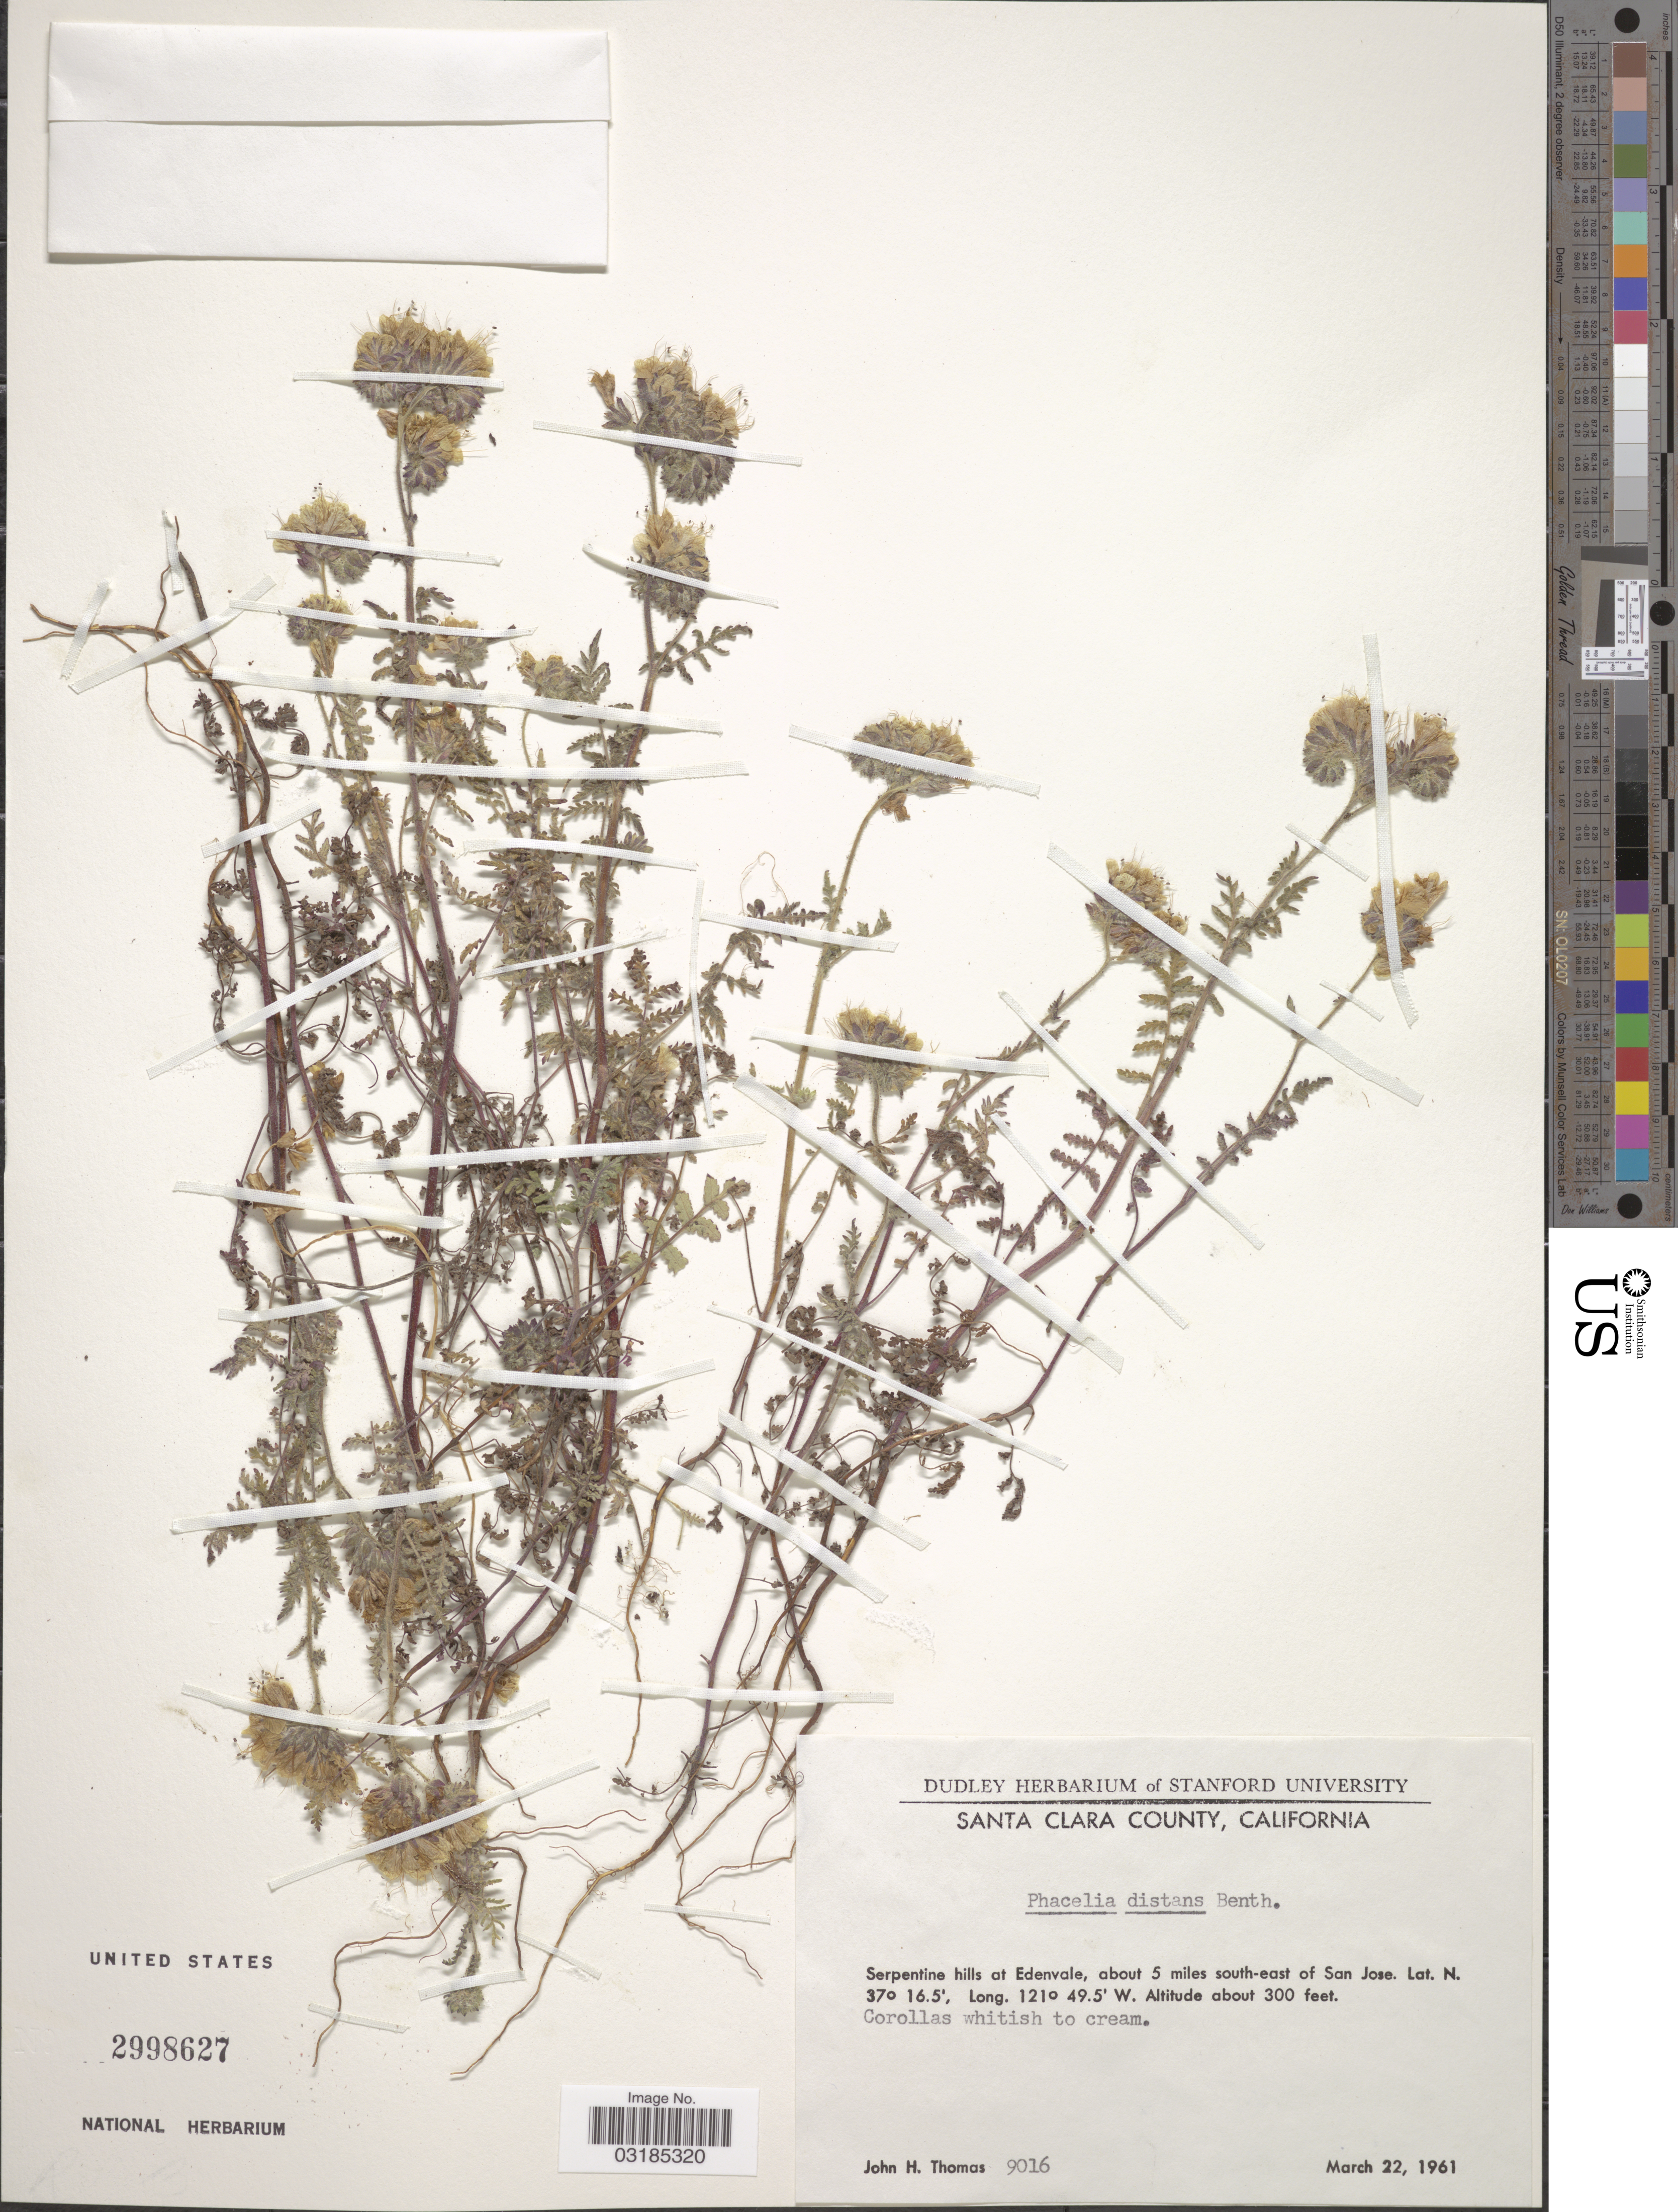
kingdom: Plantae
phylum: Tracheophyta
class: Magnoliopsida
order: Boraginales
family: Hydrophyllaceae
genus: Phacelia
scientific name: Phacelia distans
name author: Benth.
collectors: J. H. Thomas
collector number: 9016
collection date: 1961-03-22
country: United States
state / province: California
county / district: Santa Clara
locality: Santa Clara County. Serpentine hills at Edenvale, about 5 miles south-east of San Jose.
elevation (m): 91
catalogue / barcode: US 2998627